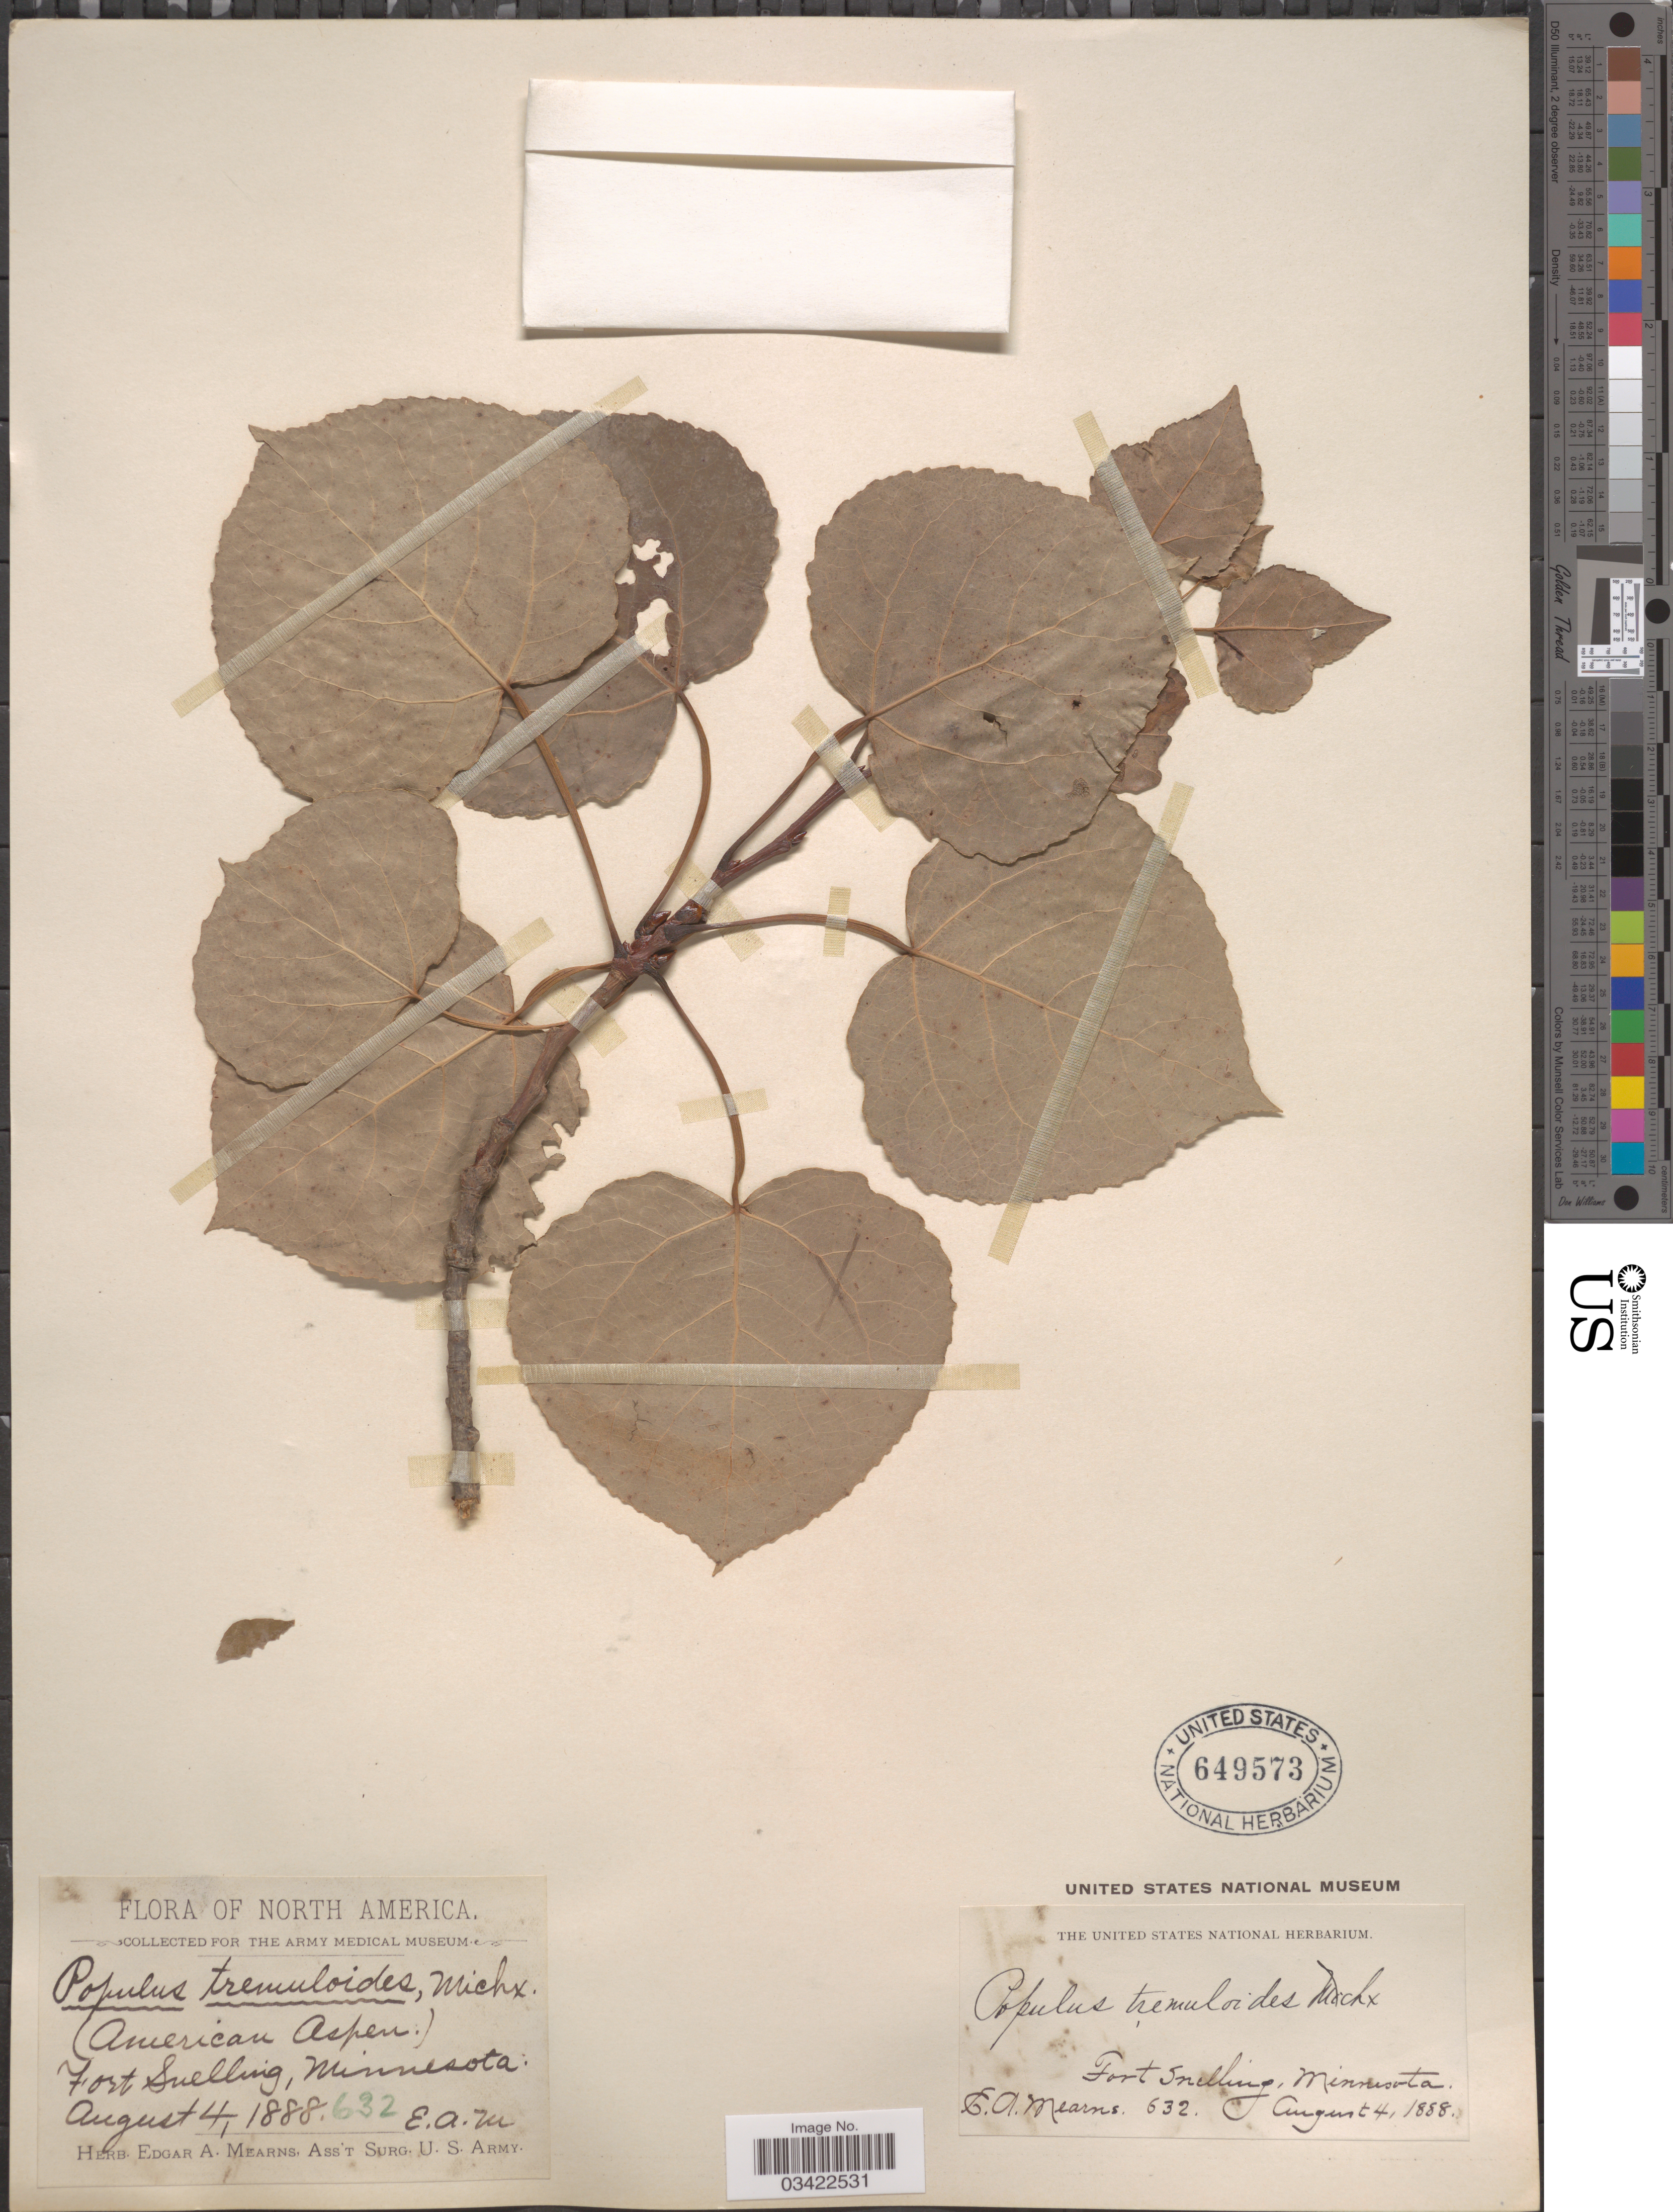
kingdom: Plantae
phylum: Tracheophyta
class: Magnoliopsida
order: Malpighiales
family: Salicaceae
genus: Populus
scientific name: Populus tremuloides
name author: Michx.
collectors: E. A. Mearns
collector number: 632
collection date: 1888-08-04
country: United States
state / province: Minnesota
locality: Fort Snelling.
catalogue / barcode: US 649573